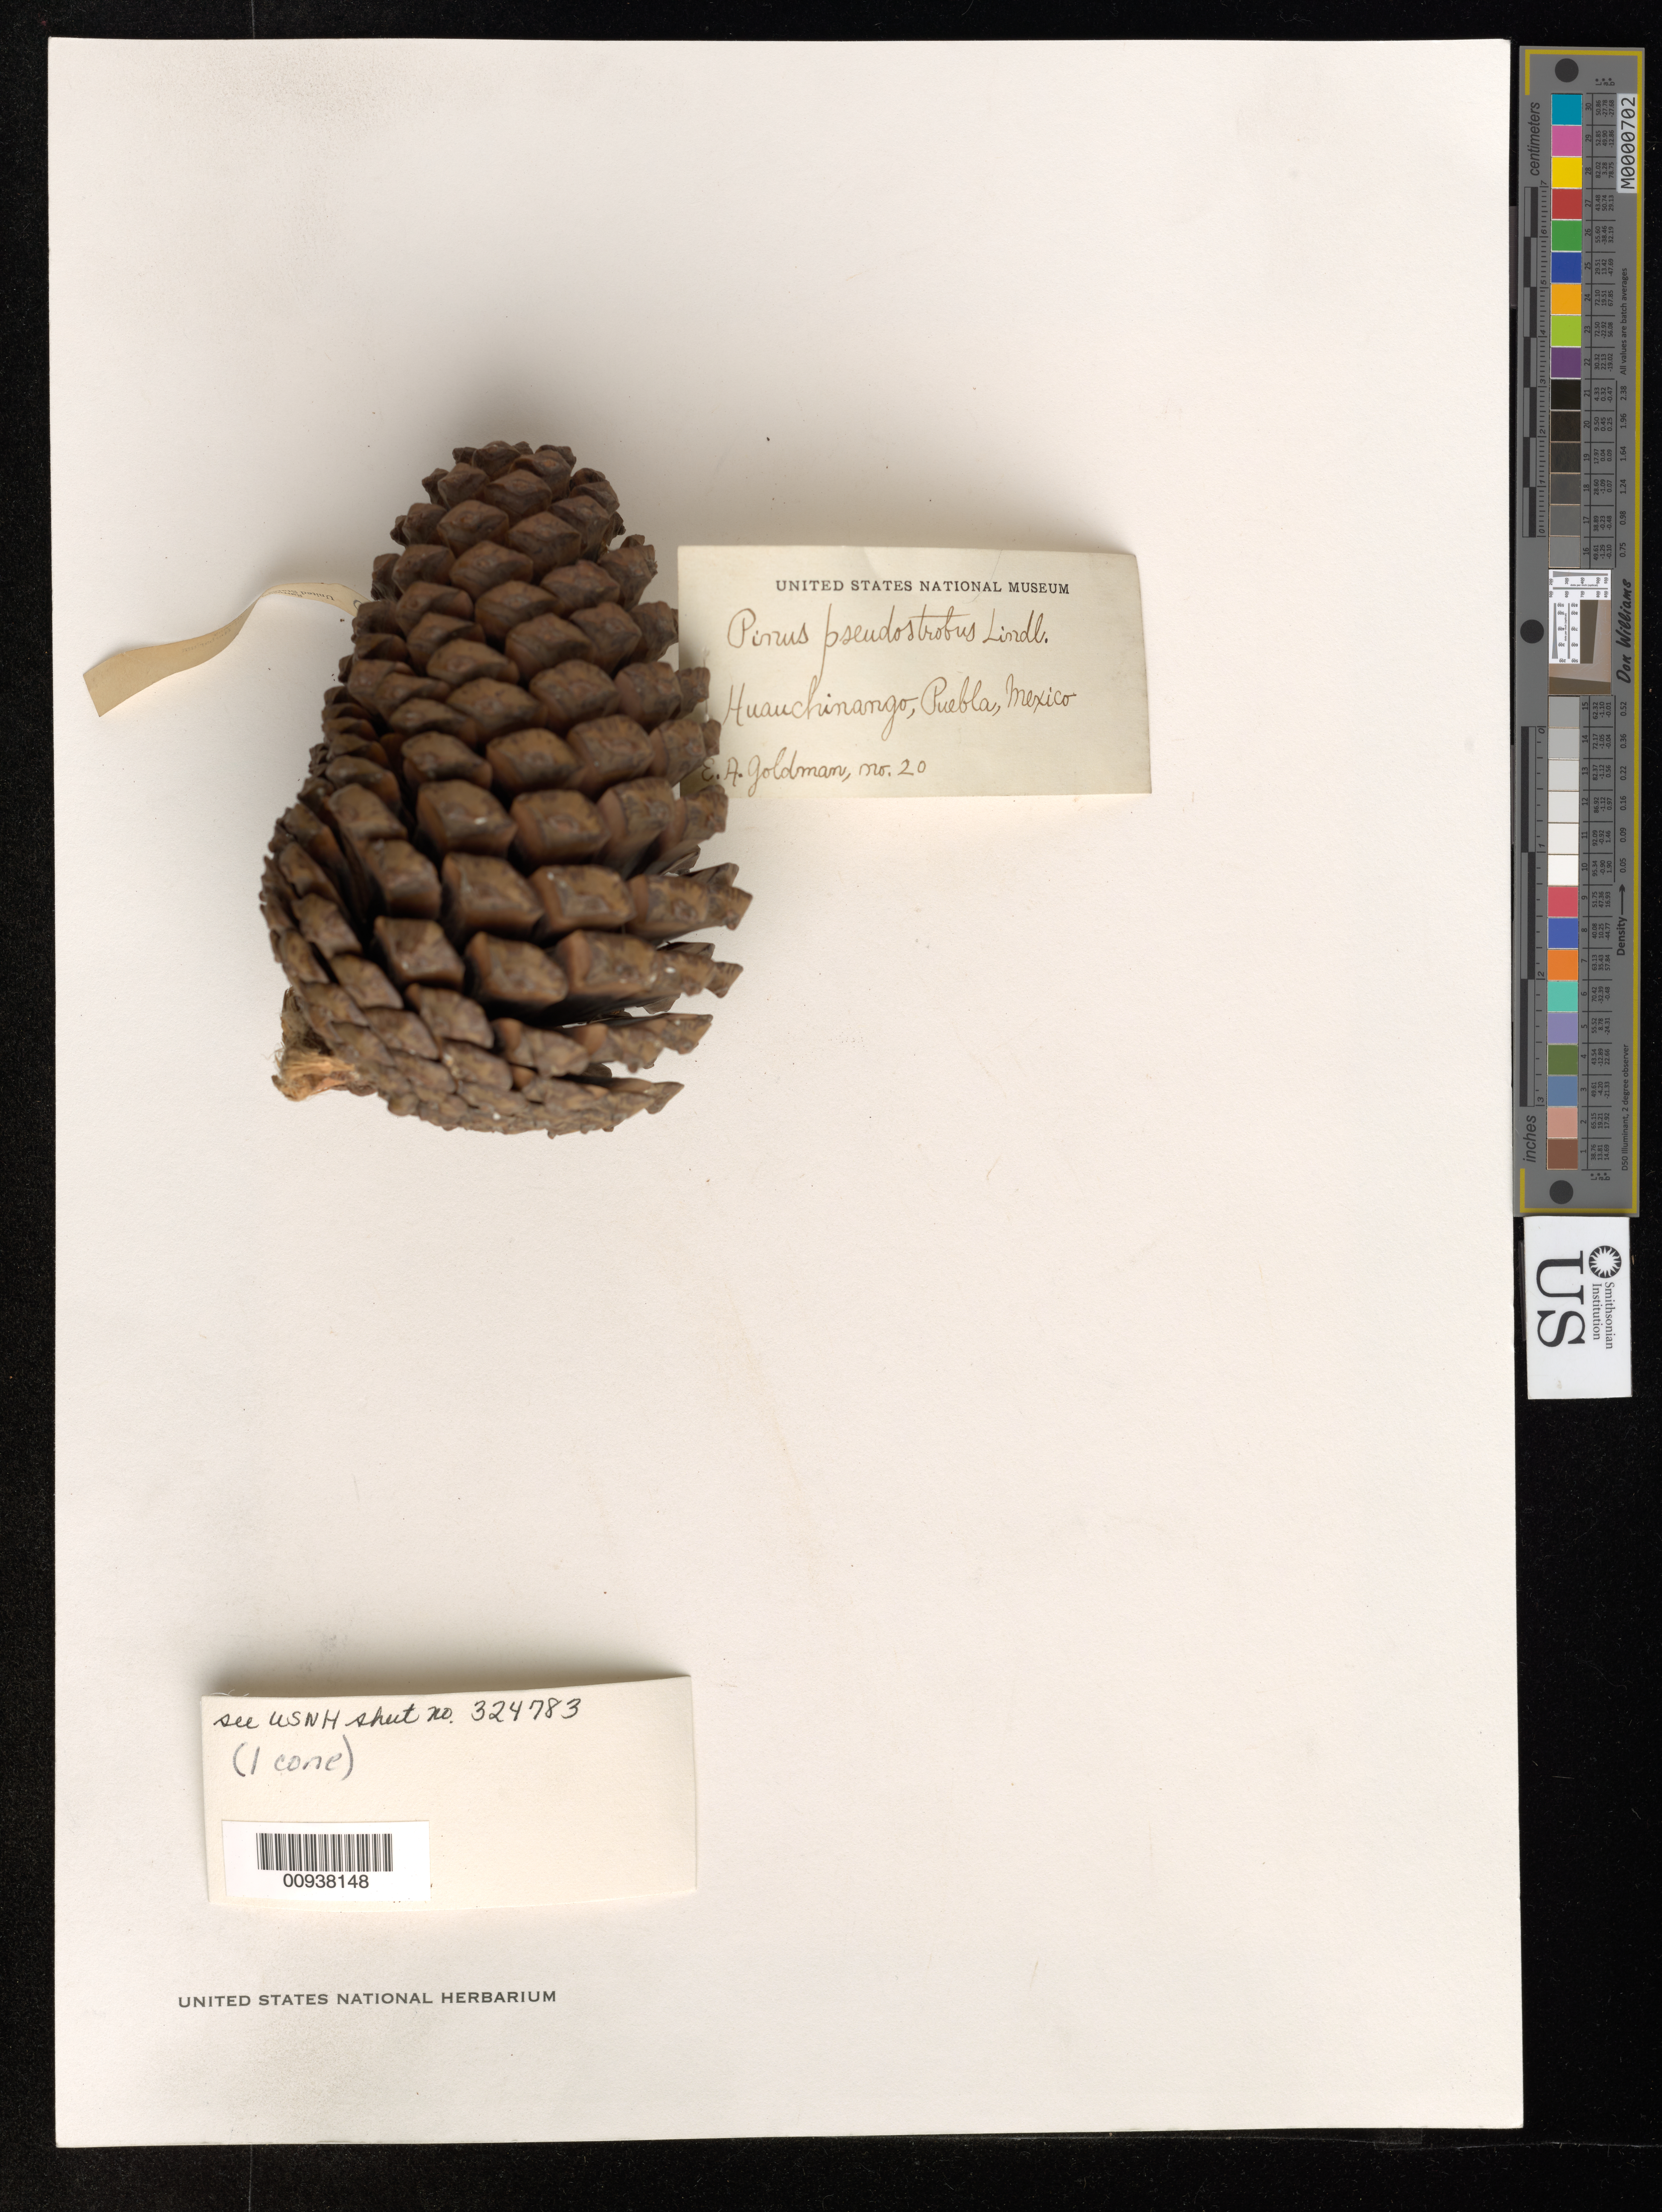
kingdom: Plantae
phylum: Tracheophyta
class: Pinopsida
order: Pinales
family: Pinaceae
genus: Pinus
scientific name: Pinus pseudostrobus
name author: Lindl.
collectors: E. A. Goldman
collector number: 20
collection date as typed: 08 Jan 1898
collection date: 1898-01-08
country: Mexico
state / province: Puebla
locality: Huachinango.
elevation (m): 1524